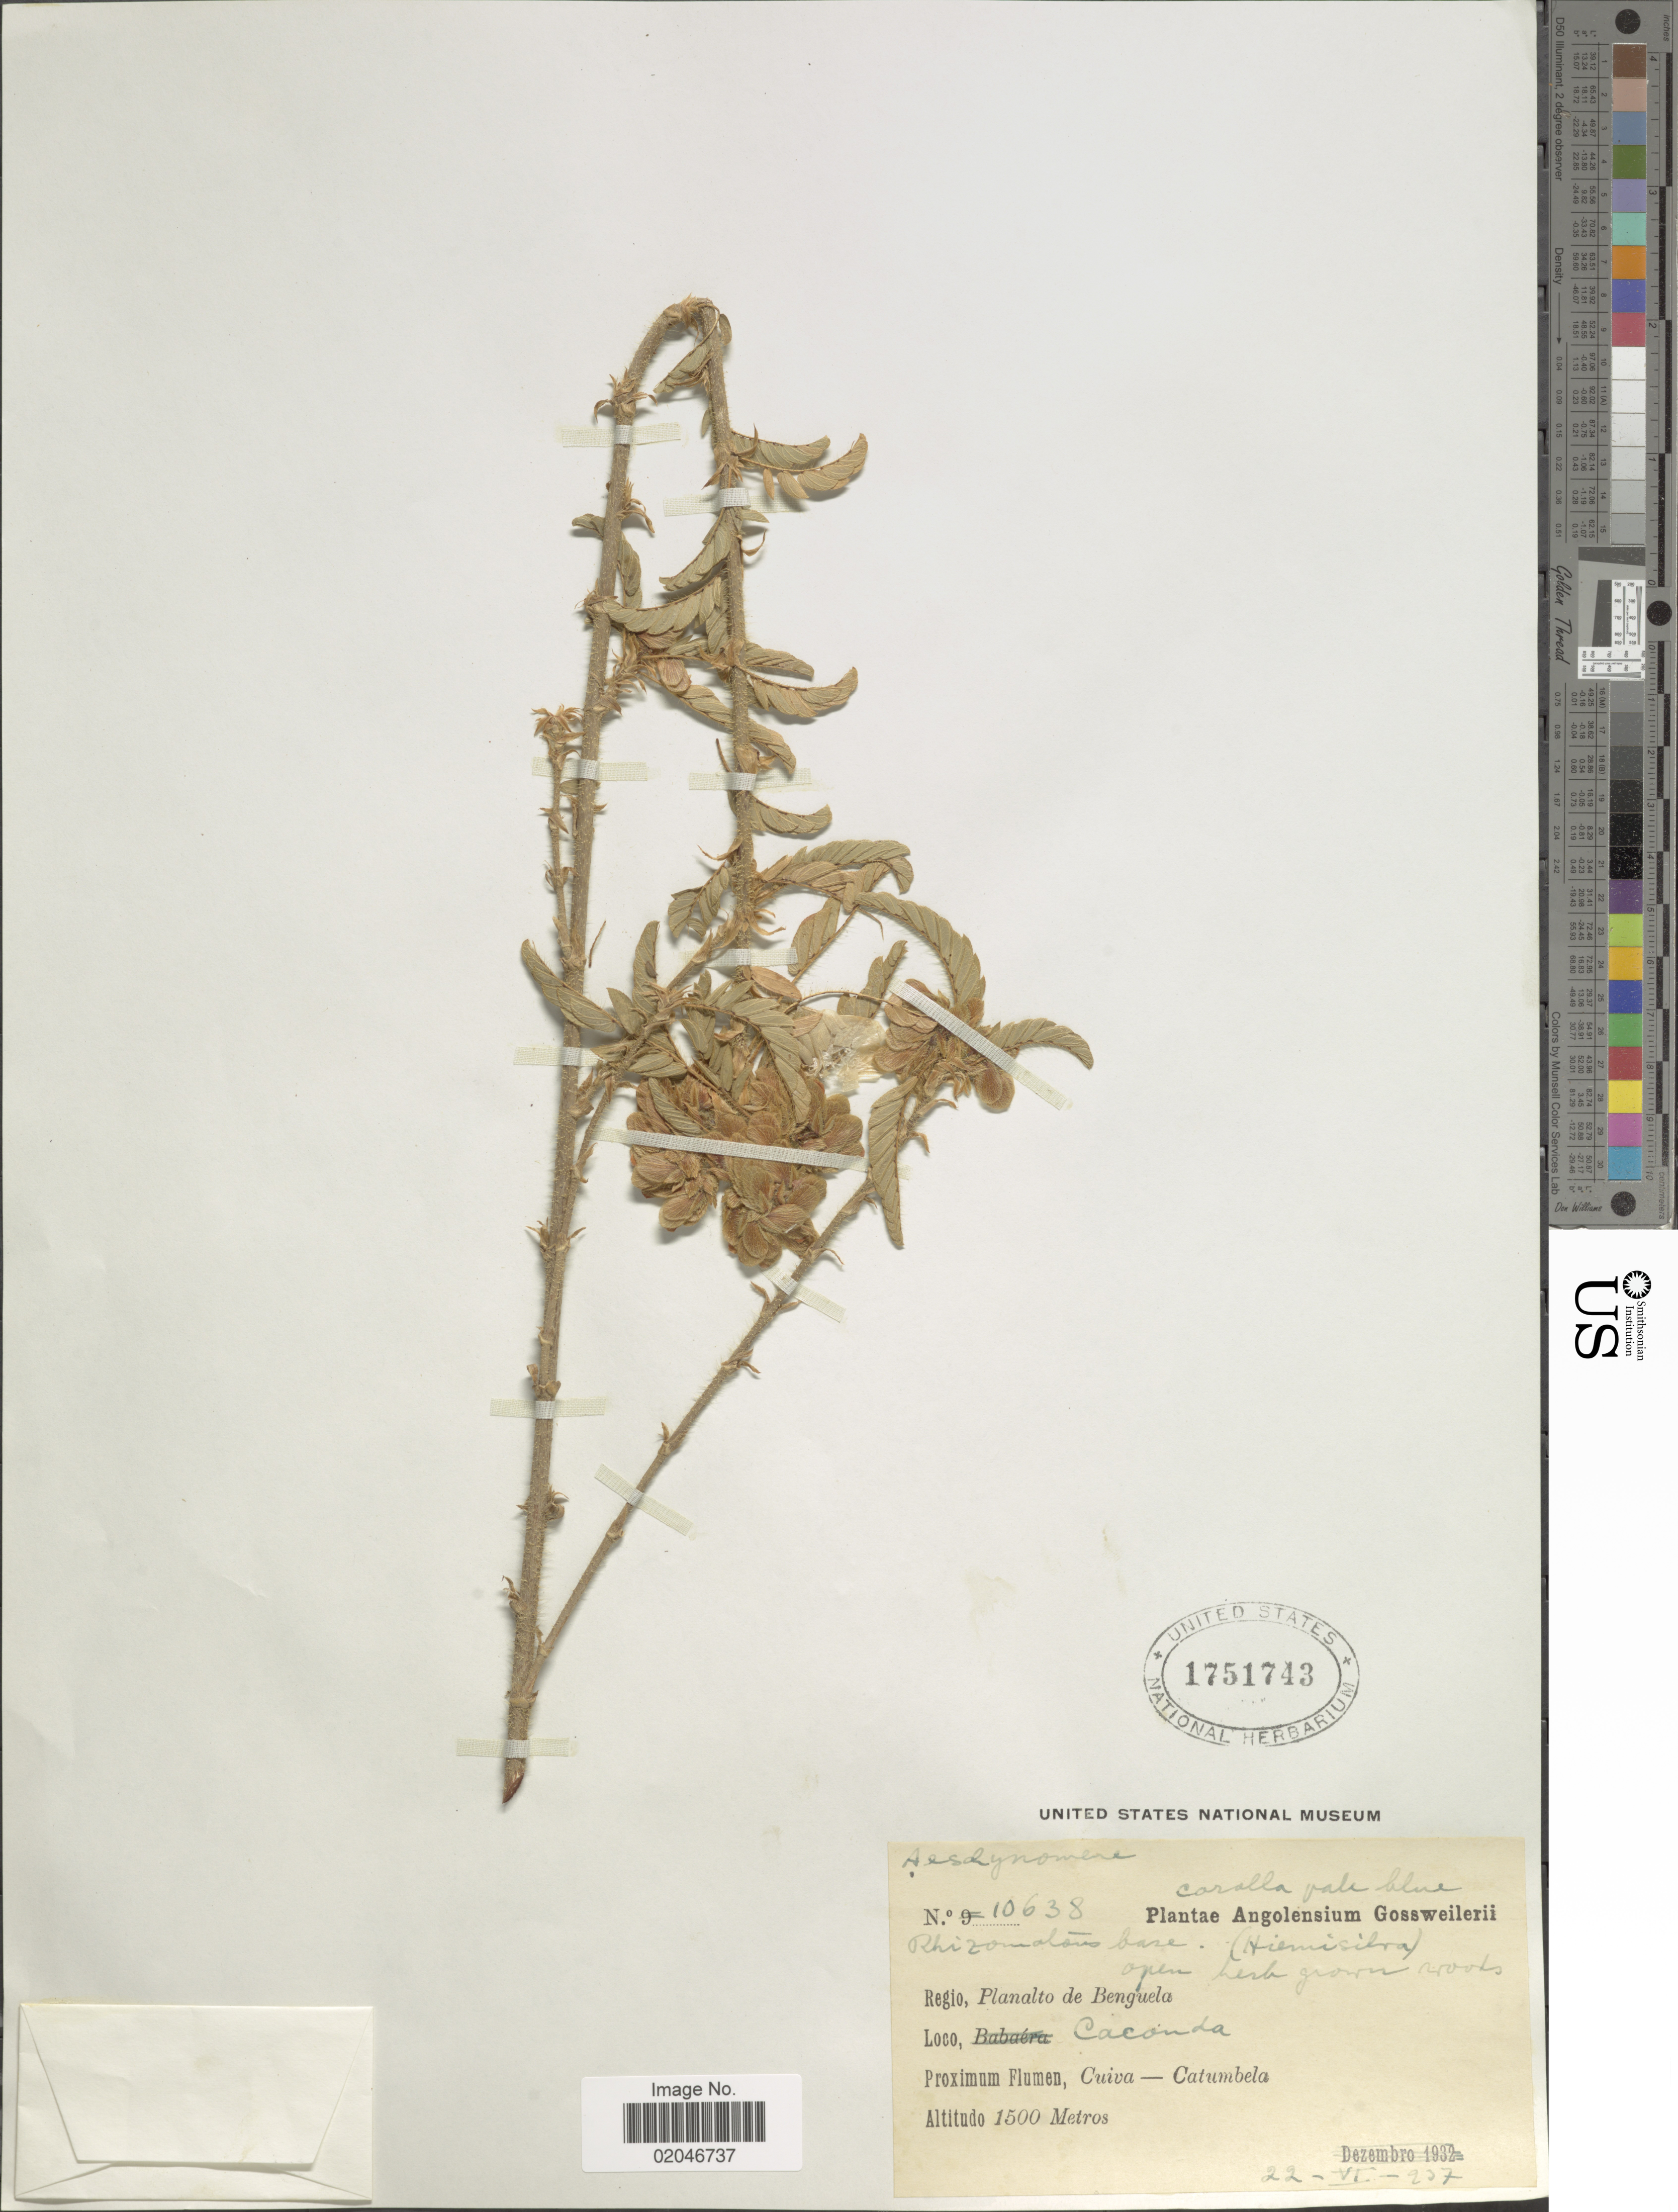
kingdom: Plantae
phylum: Tracheophyta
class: Magnoliopsida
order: Fabales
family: Fabaceae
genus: Geissaspis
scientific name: Geissaspis sp.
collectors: -. Gossweiler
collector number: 10638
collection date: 1957-06-22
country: Angola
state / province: Benguela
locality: Caconda, Cuiva-Catumbela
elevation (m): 1500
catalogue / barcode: US 1751743